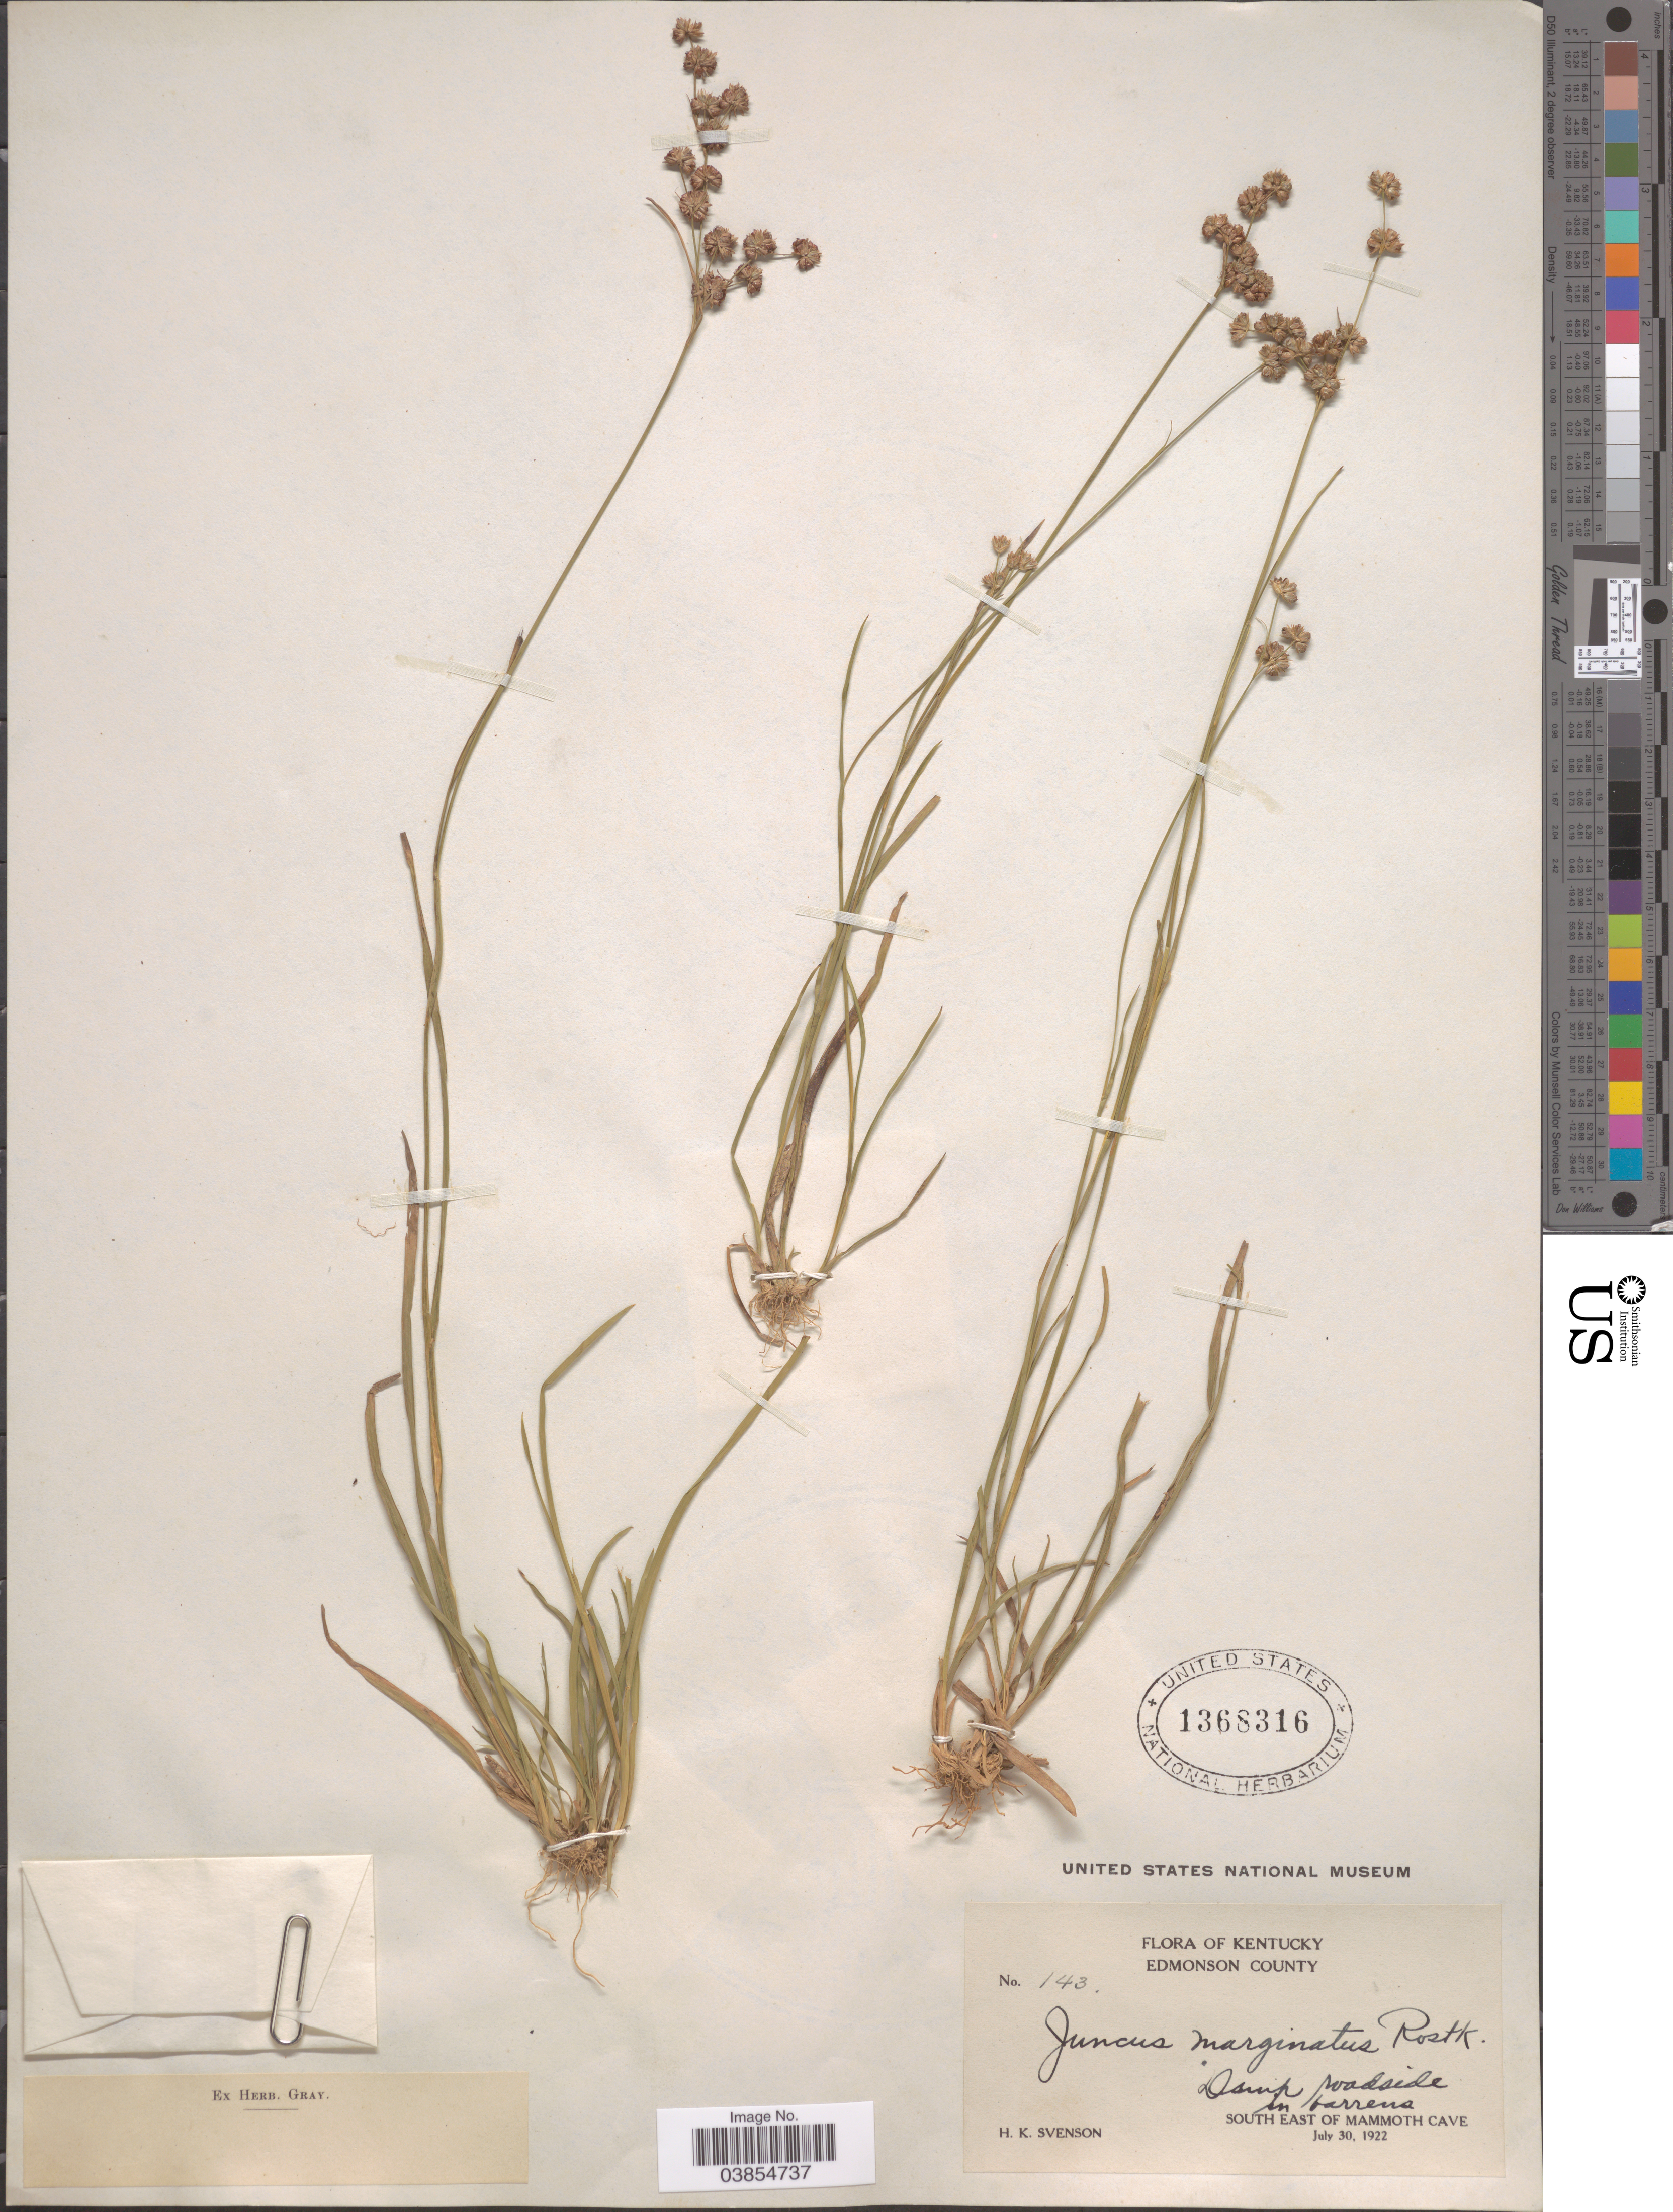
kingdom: Plantae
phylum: Tracheophyta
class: Liliopsida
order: Poales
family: Juncaceae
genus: Juncus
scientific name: Juncus marginatus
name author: Rostk.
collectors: H. K. Svenson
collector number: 143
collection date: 1922-07-30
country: United States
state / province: Kentucky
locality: Edmonson County. Damp roadside in barrens. South East of Mammoth Cave.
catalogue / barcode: US 1368316